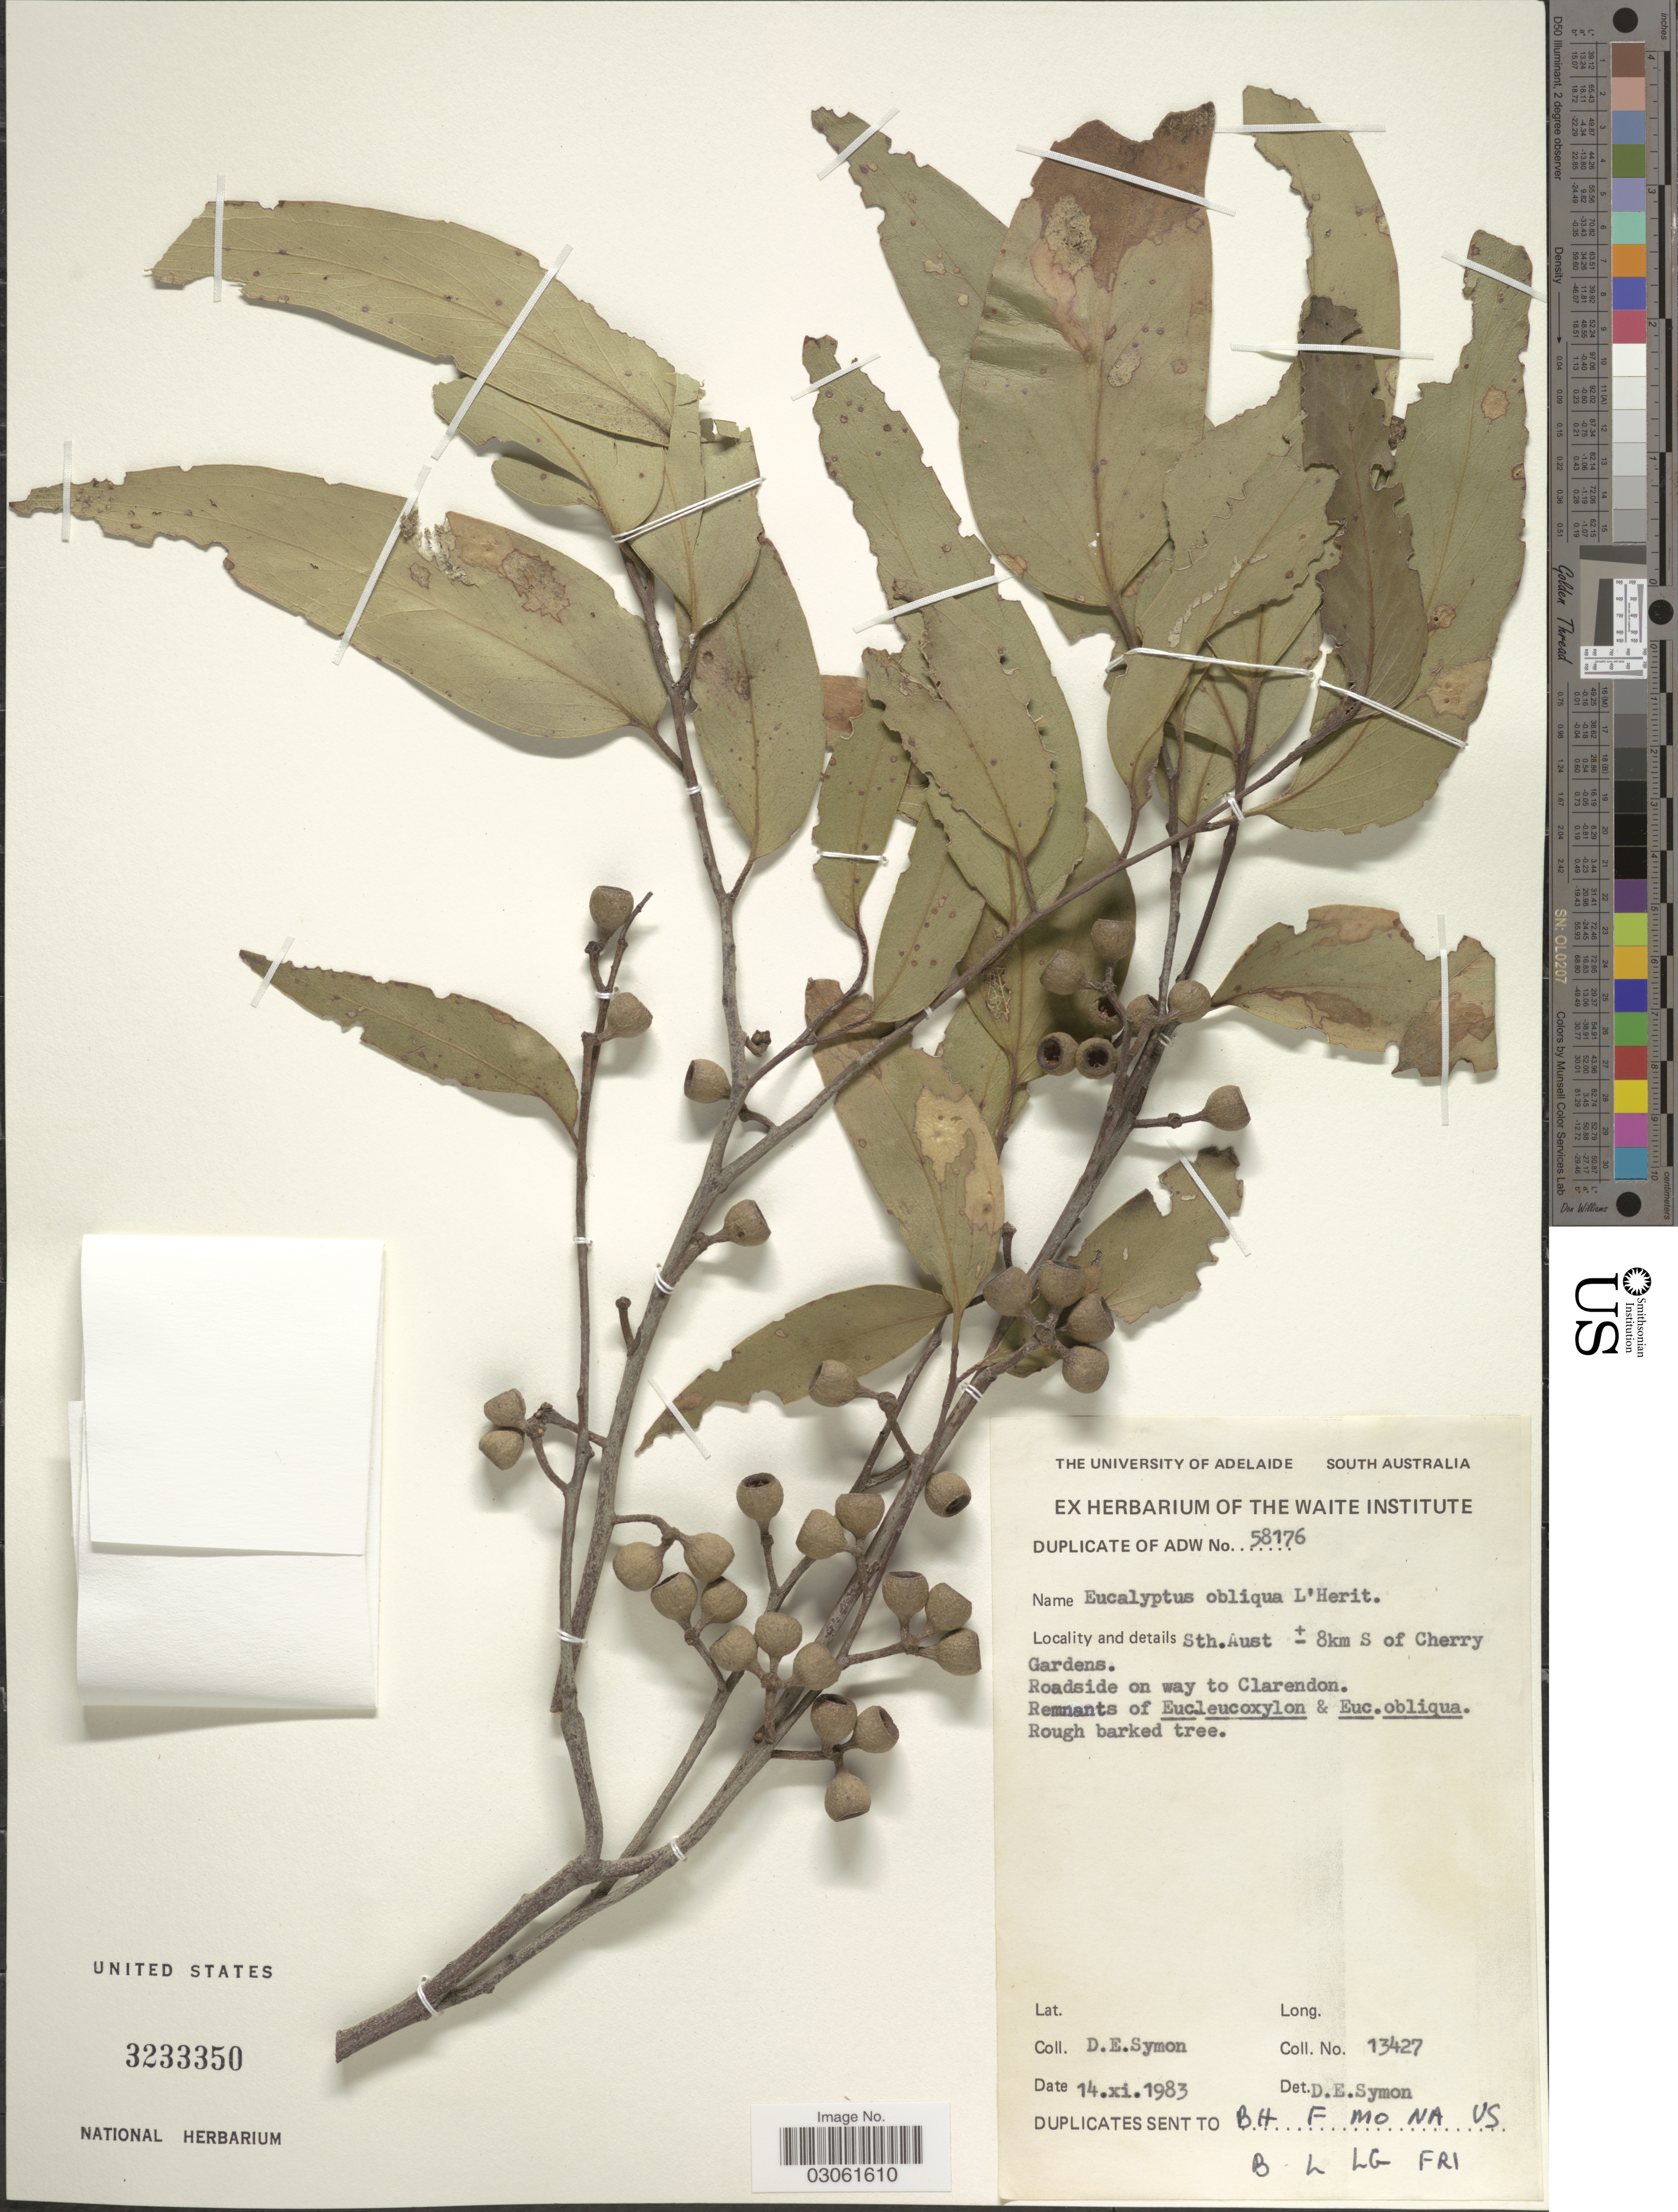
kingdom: Plantae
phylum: Tracheophyta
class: Magnoliopsida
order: Myrtales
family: Myrtaceae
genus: Eucalyptus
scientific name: Eucalyptus obliqua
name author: L'Hér.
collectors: D. Symon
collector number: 13427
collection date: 1983-11-14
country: Australia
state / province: South Australia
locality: ± 8km S of Cherry Gardes. Roadside on way to Clarendon.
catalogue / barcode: US 3233350